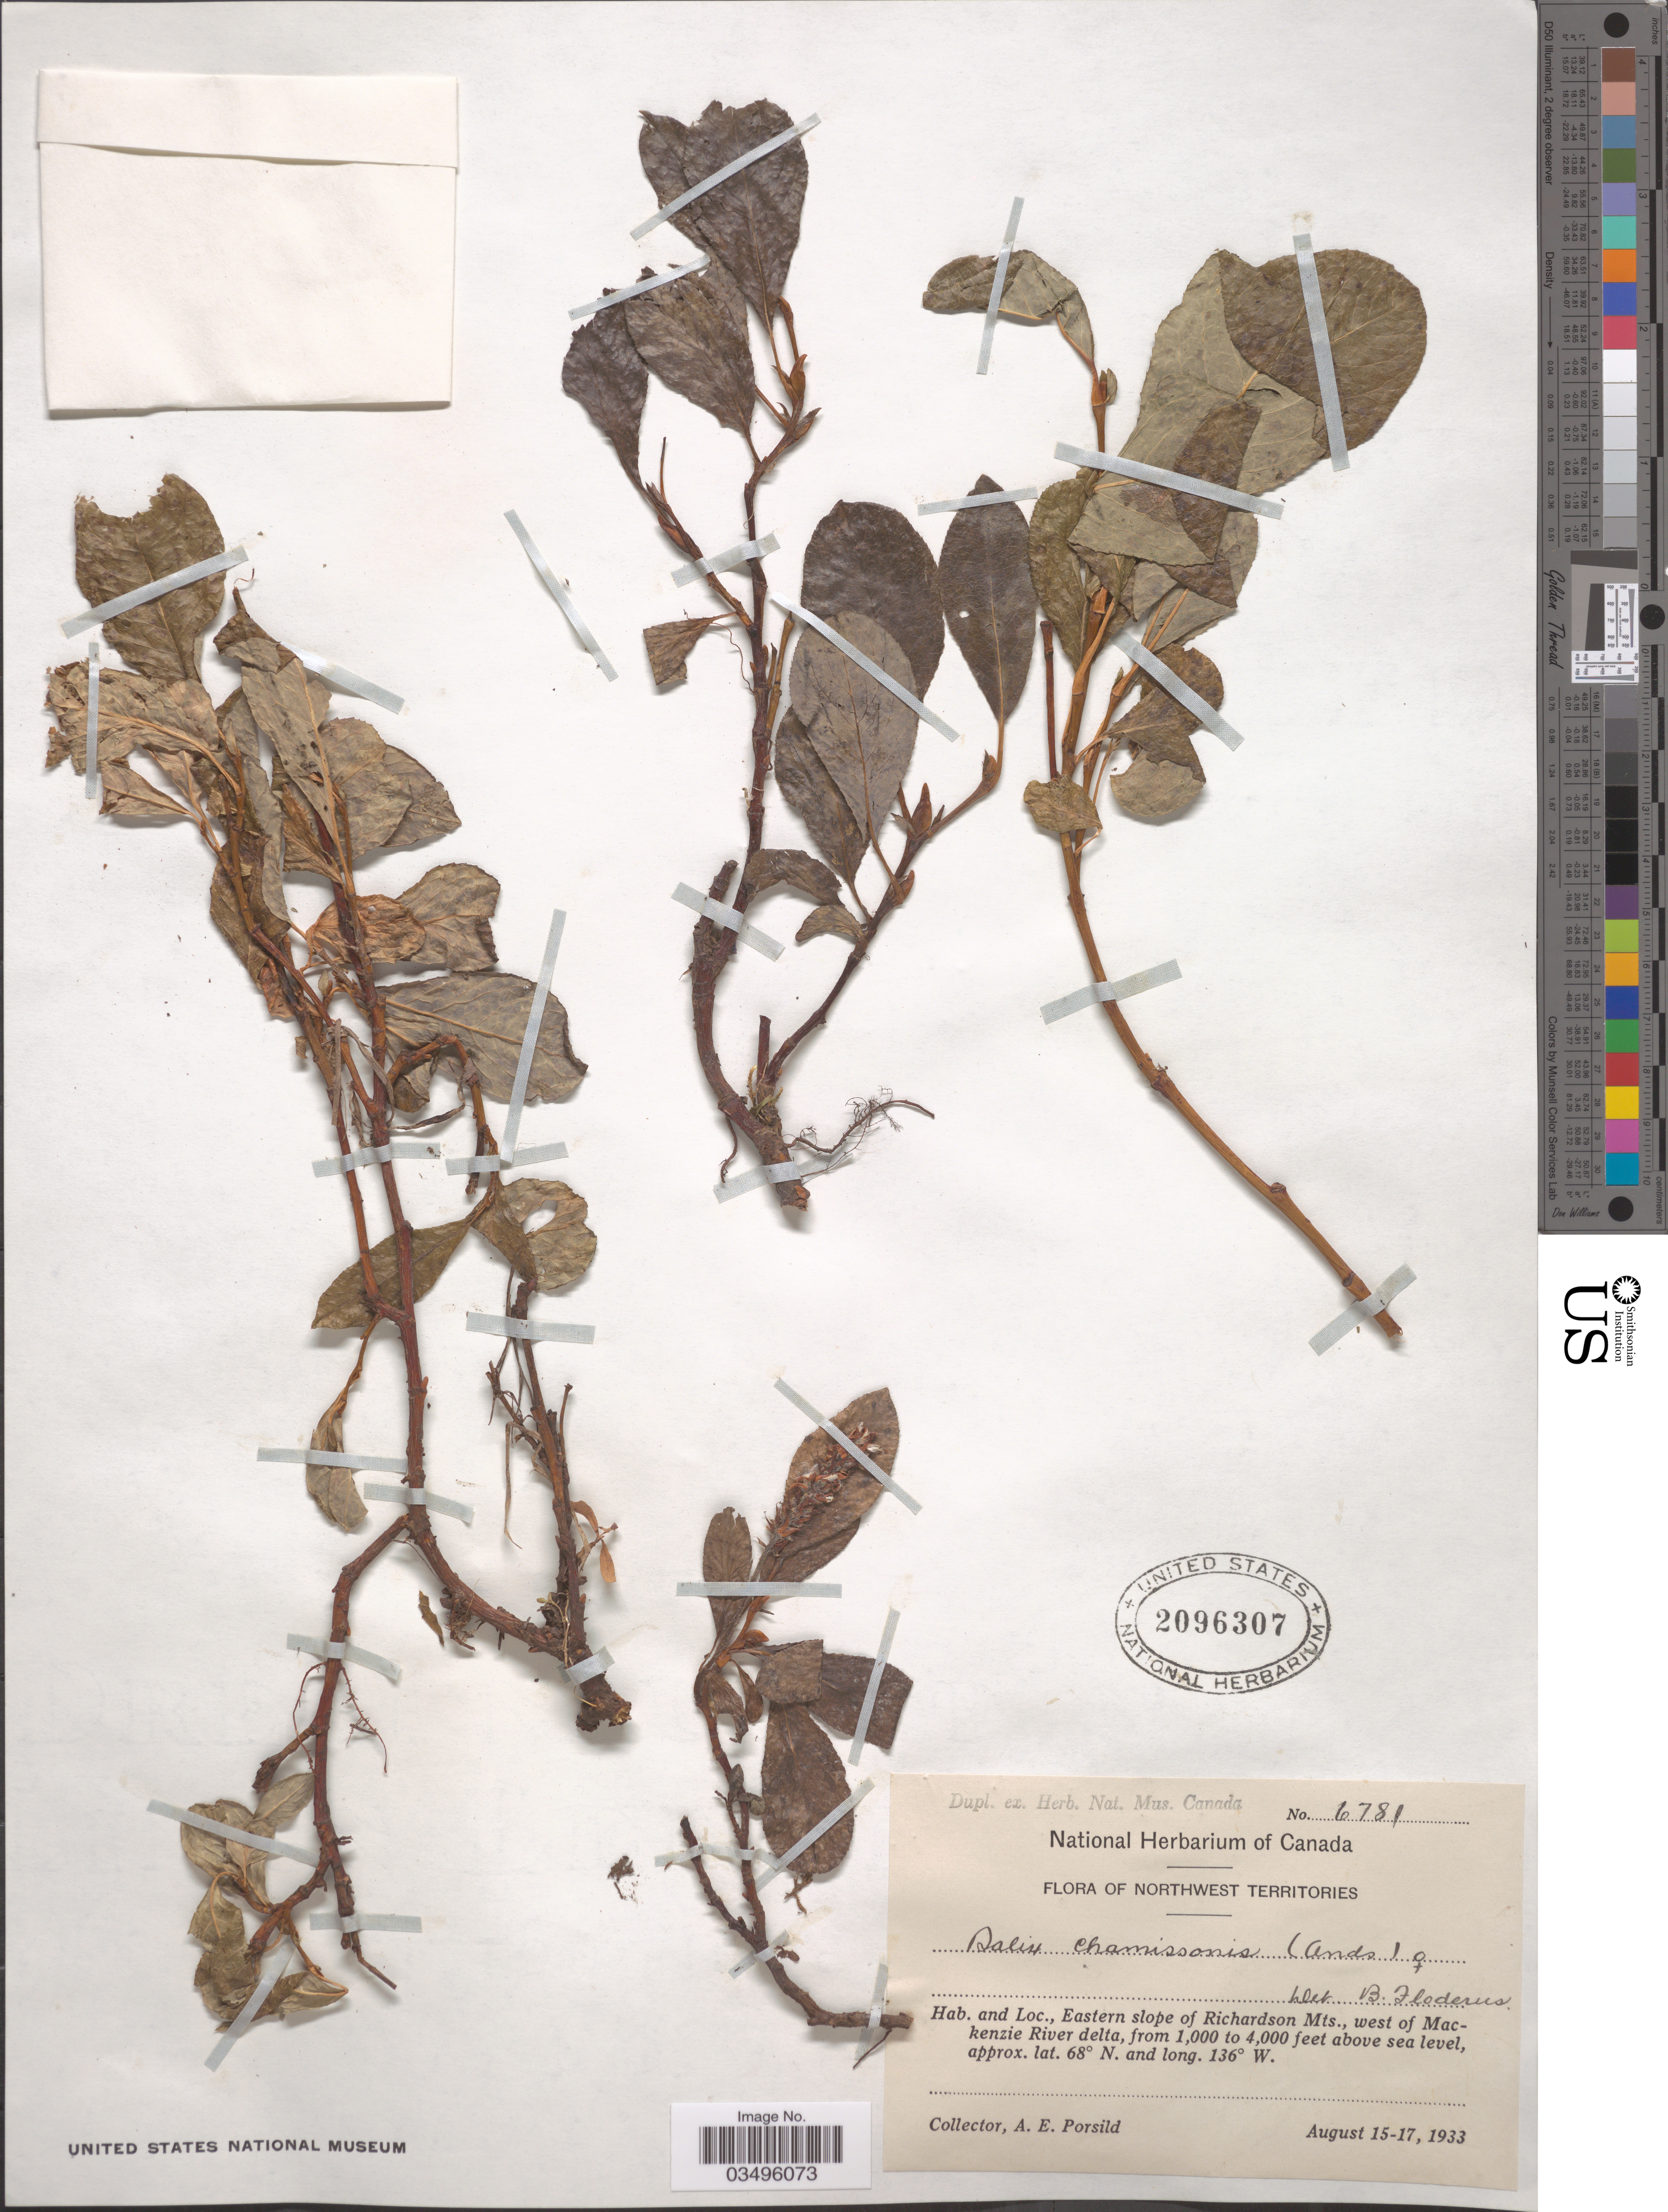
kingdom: Plantae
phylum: Tracheophyta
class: Magnoliopsida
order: Malpighiales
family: Salicaceae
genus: Salix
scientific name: Salix chamissonis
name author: Andersson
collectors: A. E. Porsild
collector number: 6781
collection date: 1933-08-15/1933-08-17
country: Canada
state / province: Northwest Territories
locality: Eastern slope of Richardson Mts., west of Mackenzie River delta.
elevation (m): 305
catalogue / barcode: US 2096307